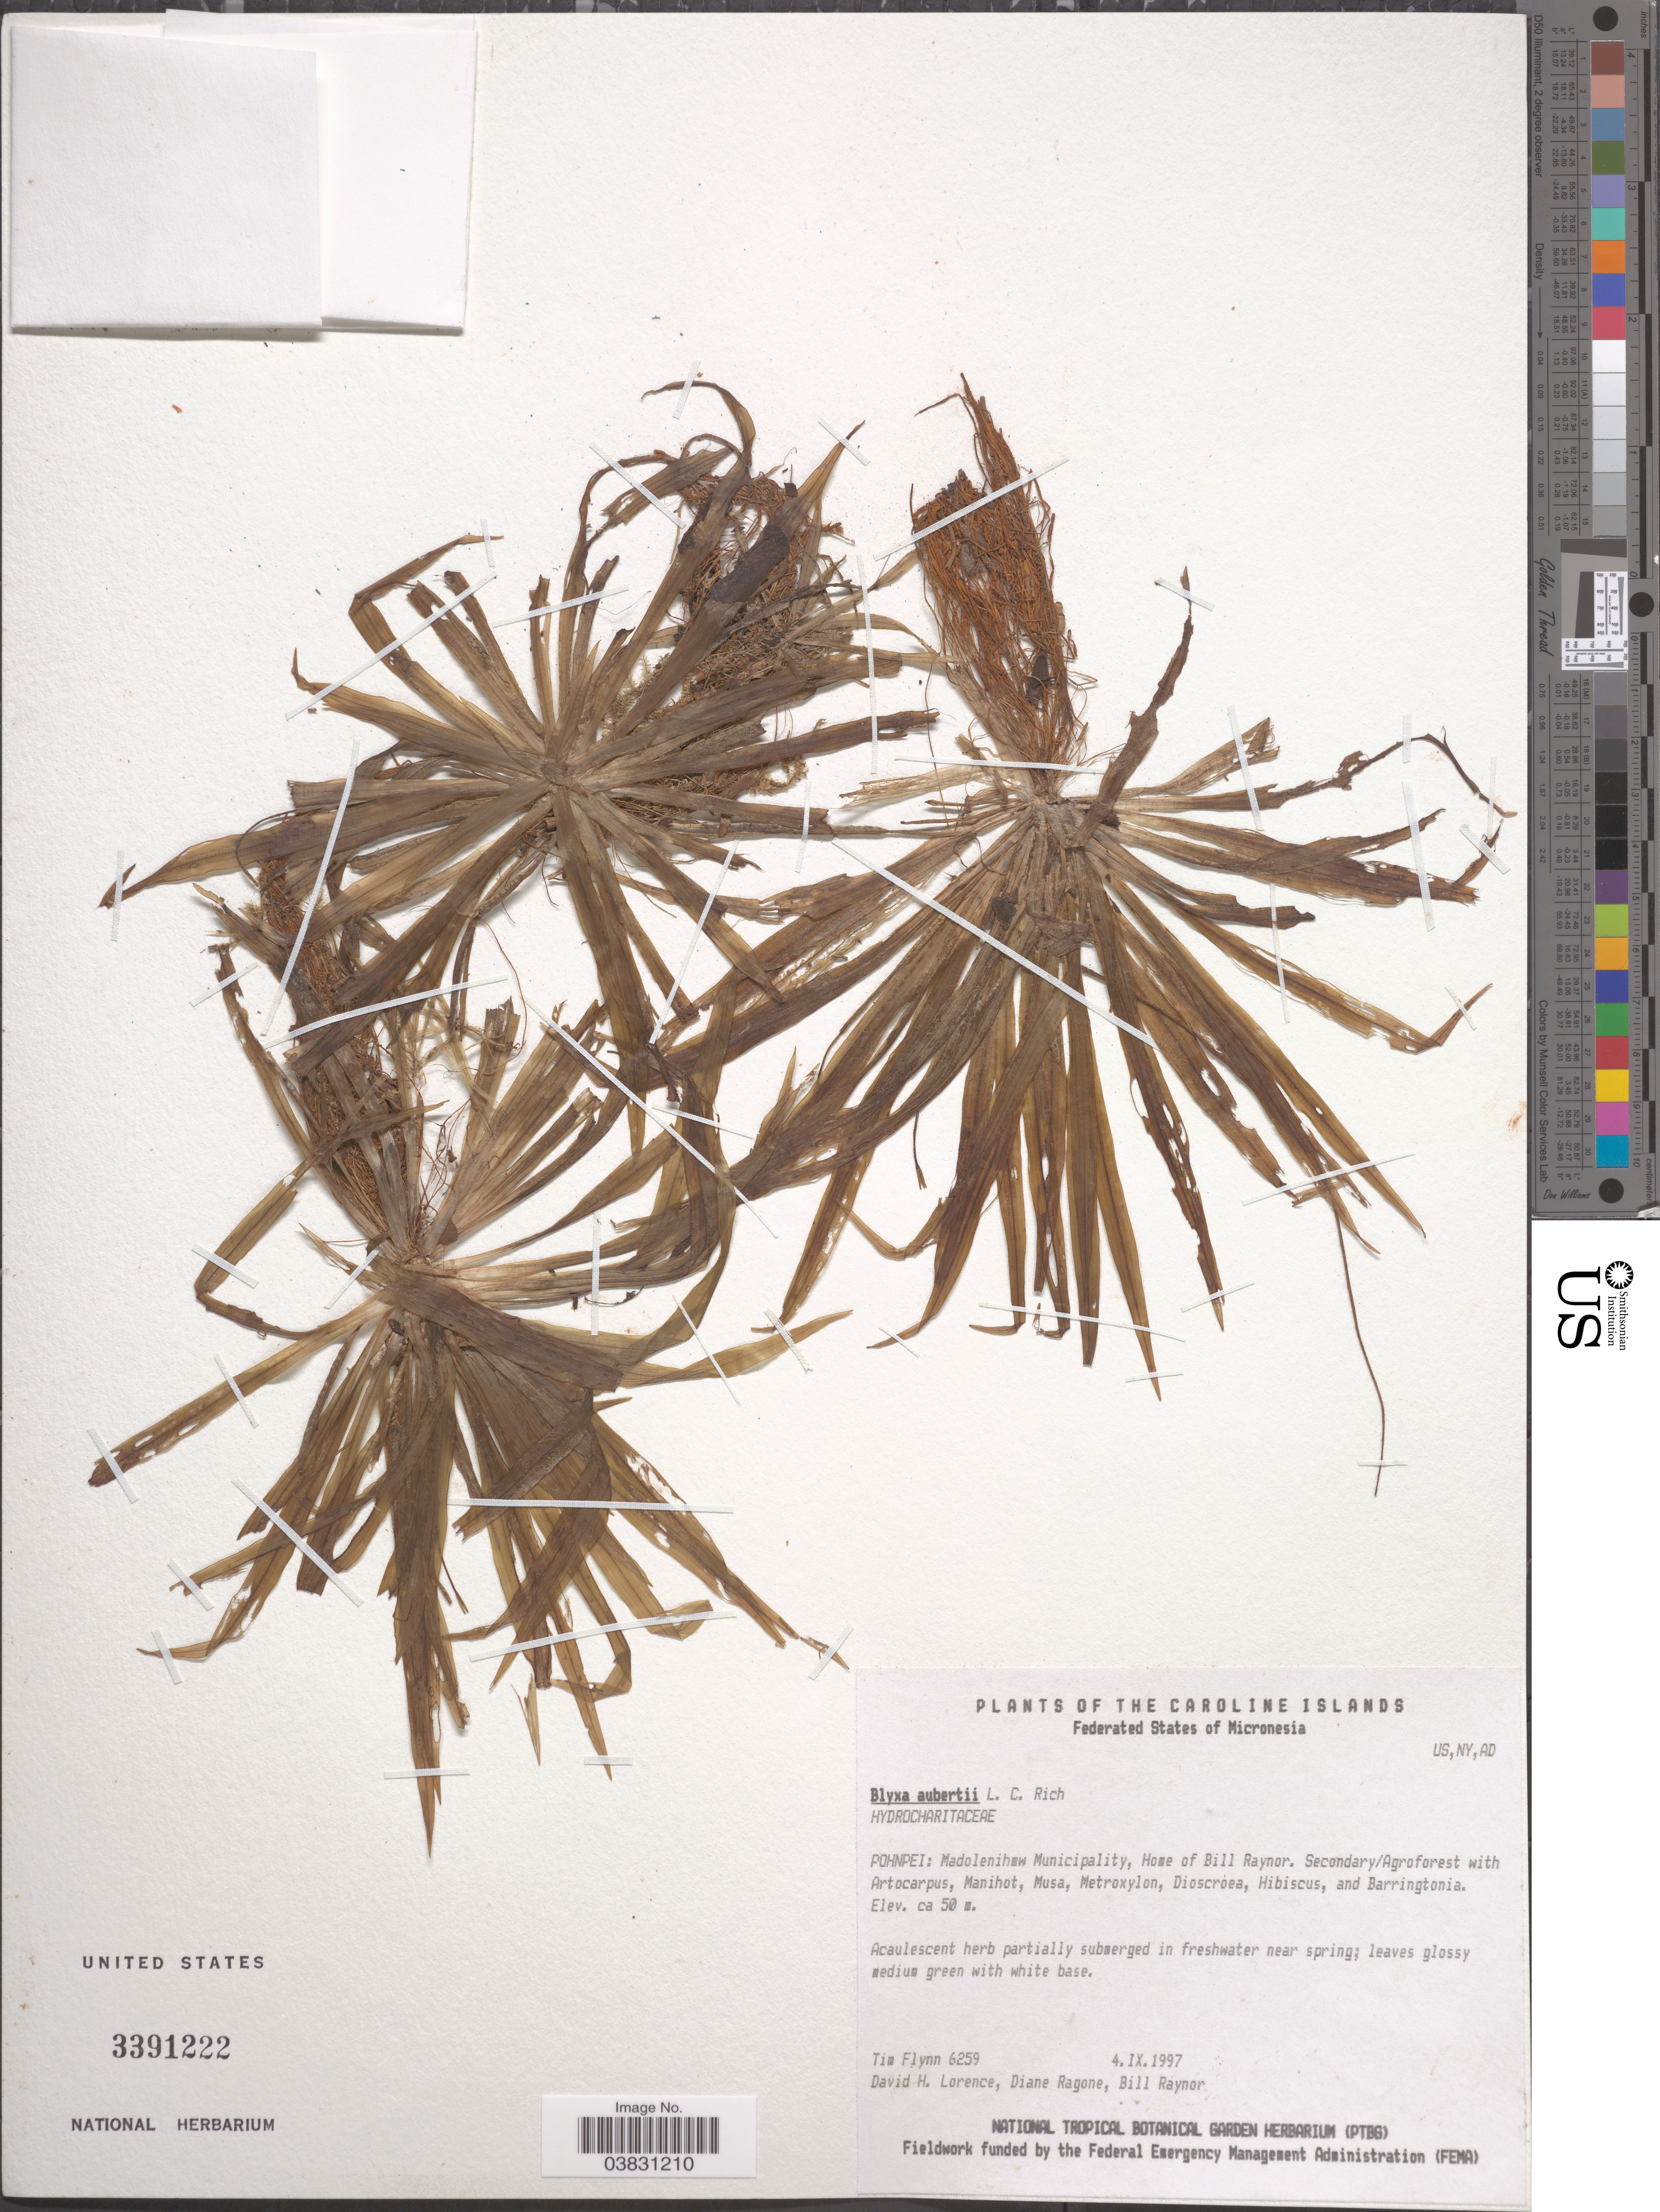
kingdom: Plantae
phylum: Tracheophyta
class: Liliopsida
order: Alismatales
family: Hydrocharitaceae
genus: Blyxa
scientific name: Blyxa aubertii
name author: Rich.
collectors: T. Flynn, D. Lorence, D. Ragone & B. Raynor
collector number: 6259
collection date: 1997-09-04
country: Micronesia, Federated States of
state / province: Pohnpei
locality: Caroline Islands. Madolenihaw Municipality, Home of Bill Raynor.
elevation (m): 50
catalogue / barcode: US 3391222